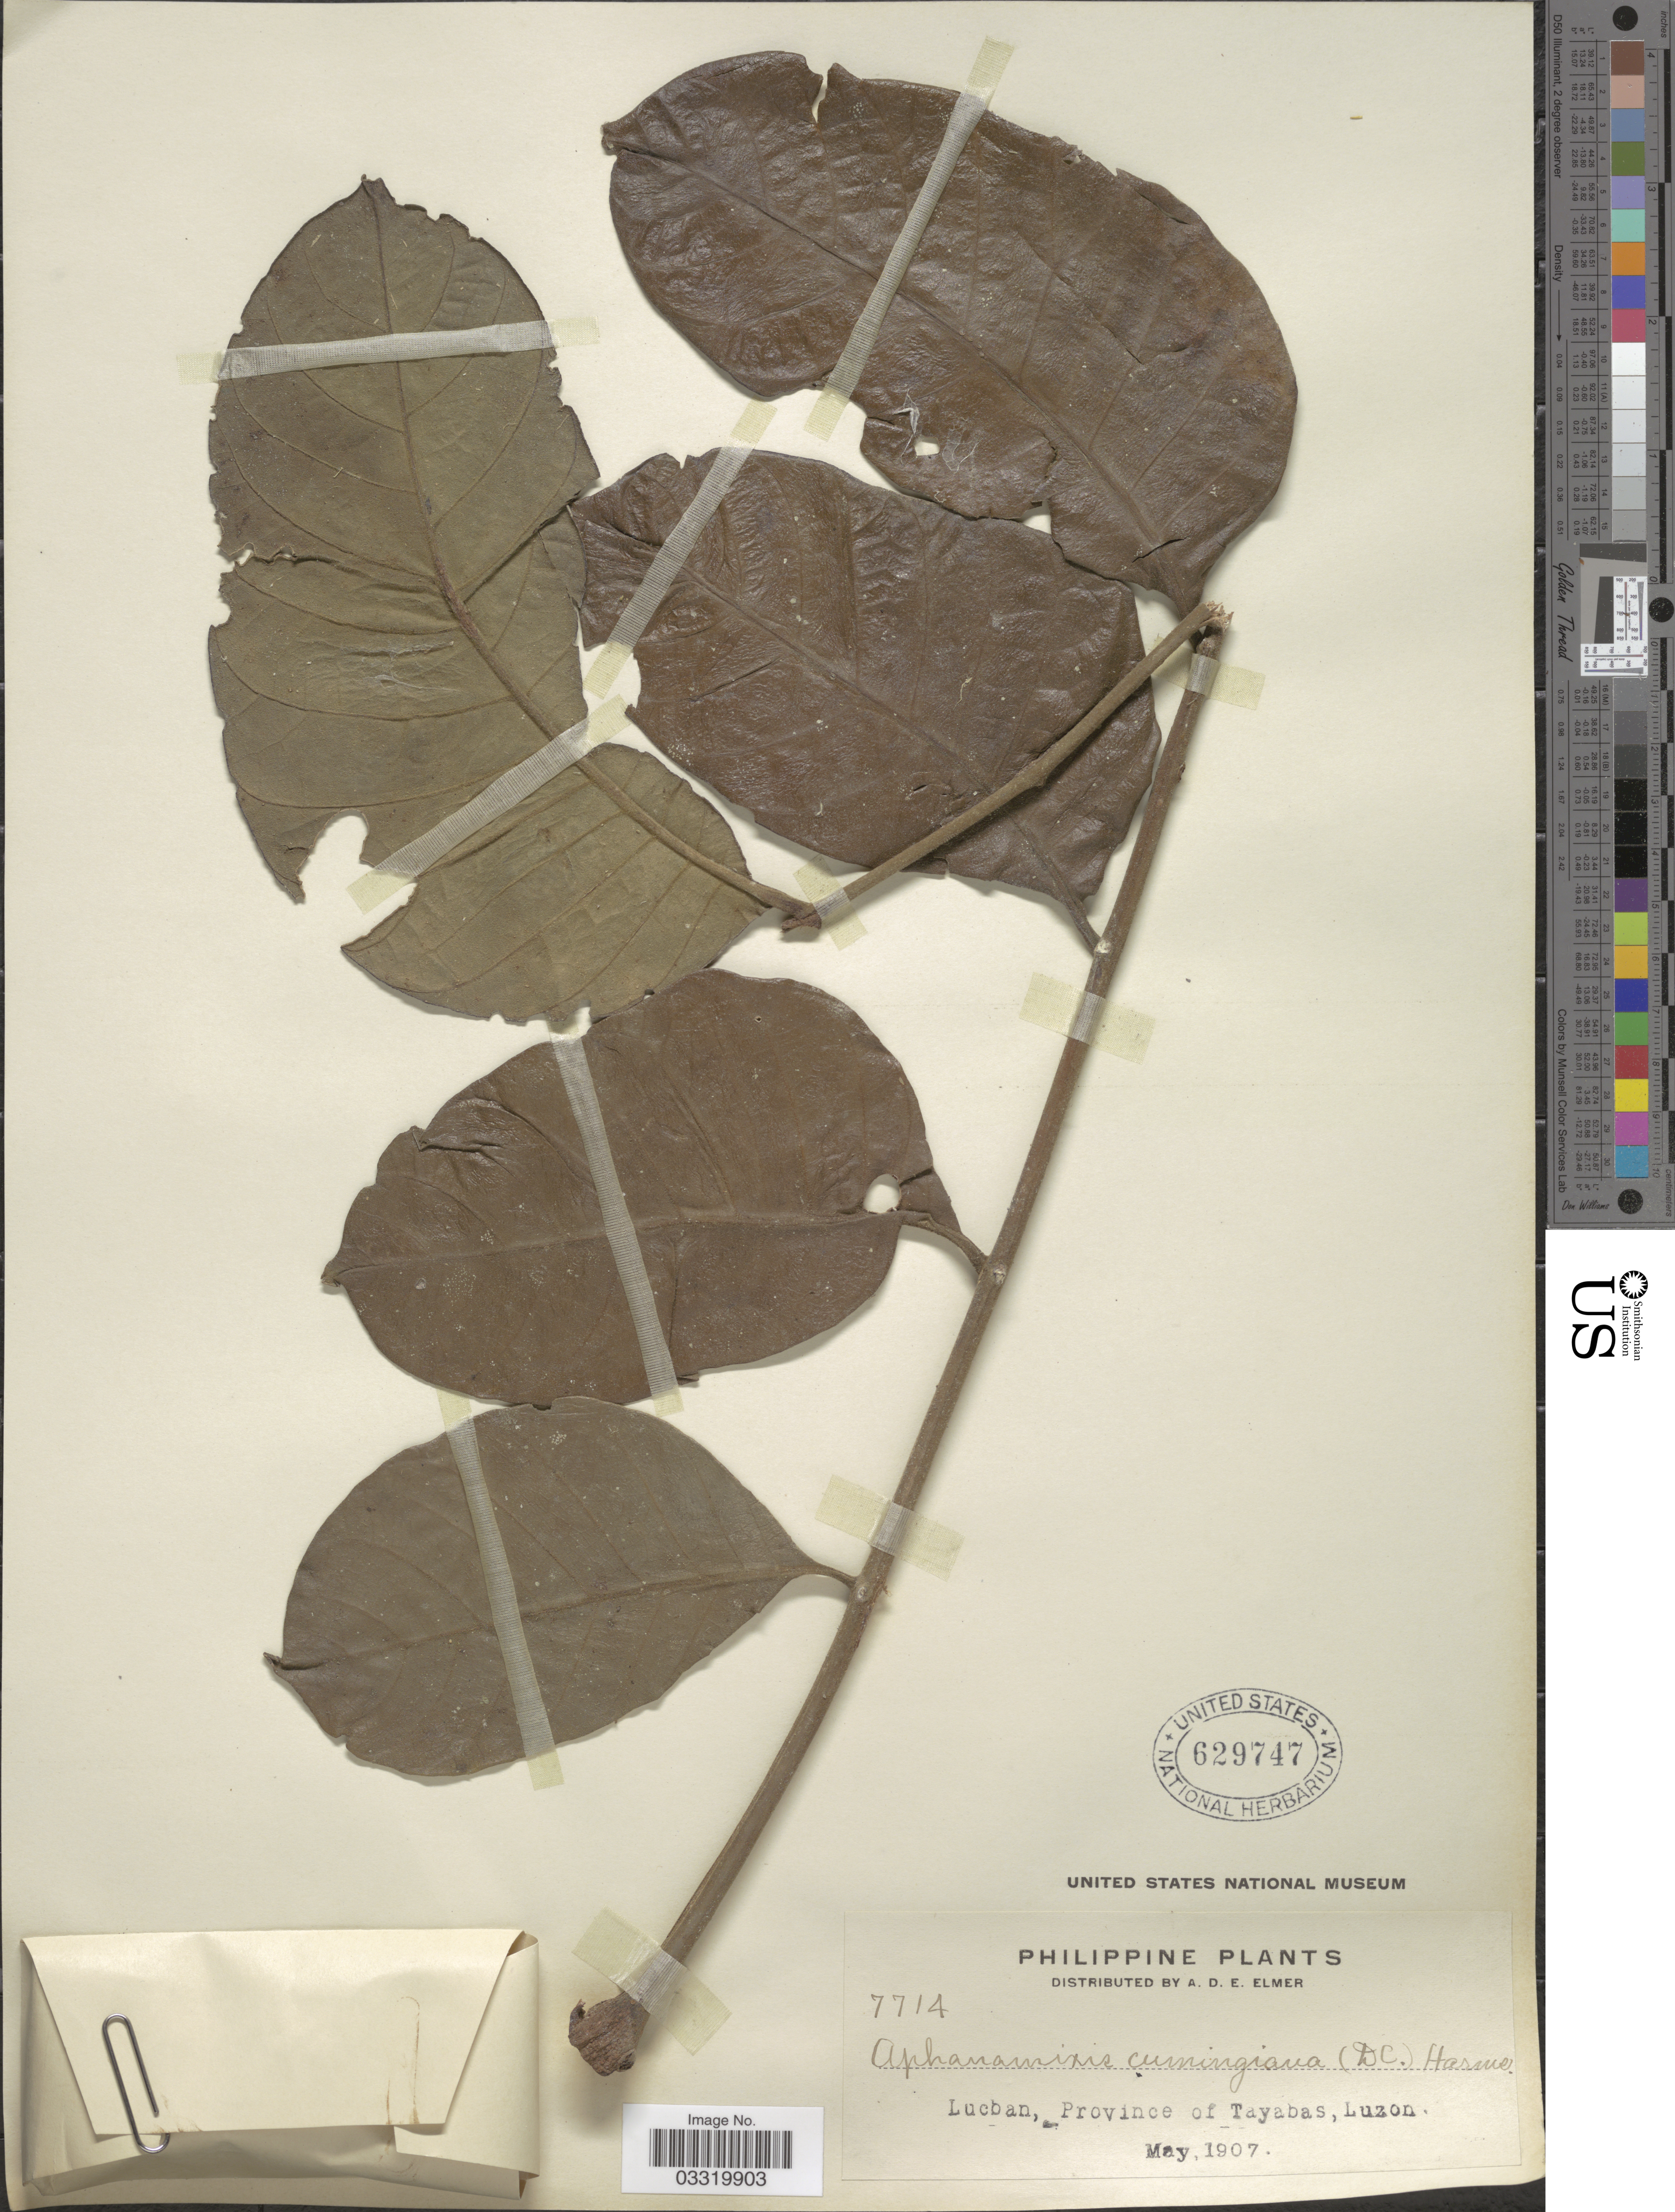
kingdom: Plantae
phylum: Tracheophyta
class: Magnoliopsida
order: Sapindales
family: Meliaceae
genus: Aphanamixis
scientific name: Aphanamixis polystachya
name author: (Wall.) R. Parker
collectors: A. D. E. Elmer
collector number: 7714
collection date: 1907-05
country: Philippines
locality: Lucban, Province of Tayabas, Luzon.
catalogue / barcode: US 629747